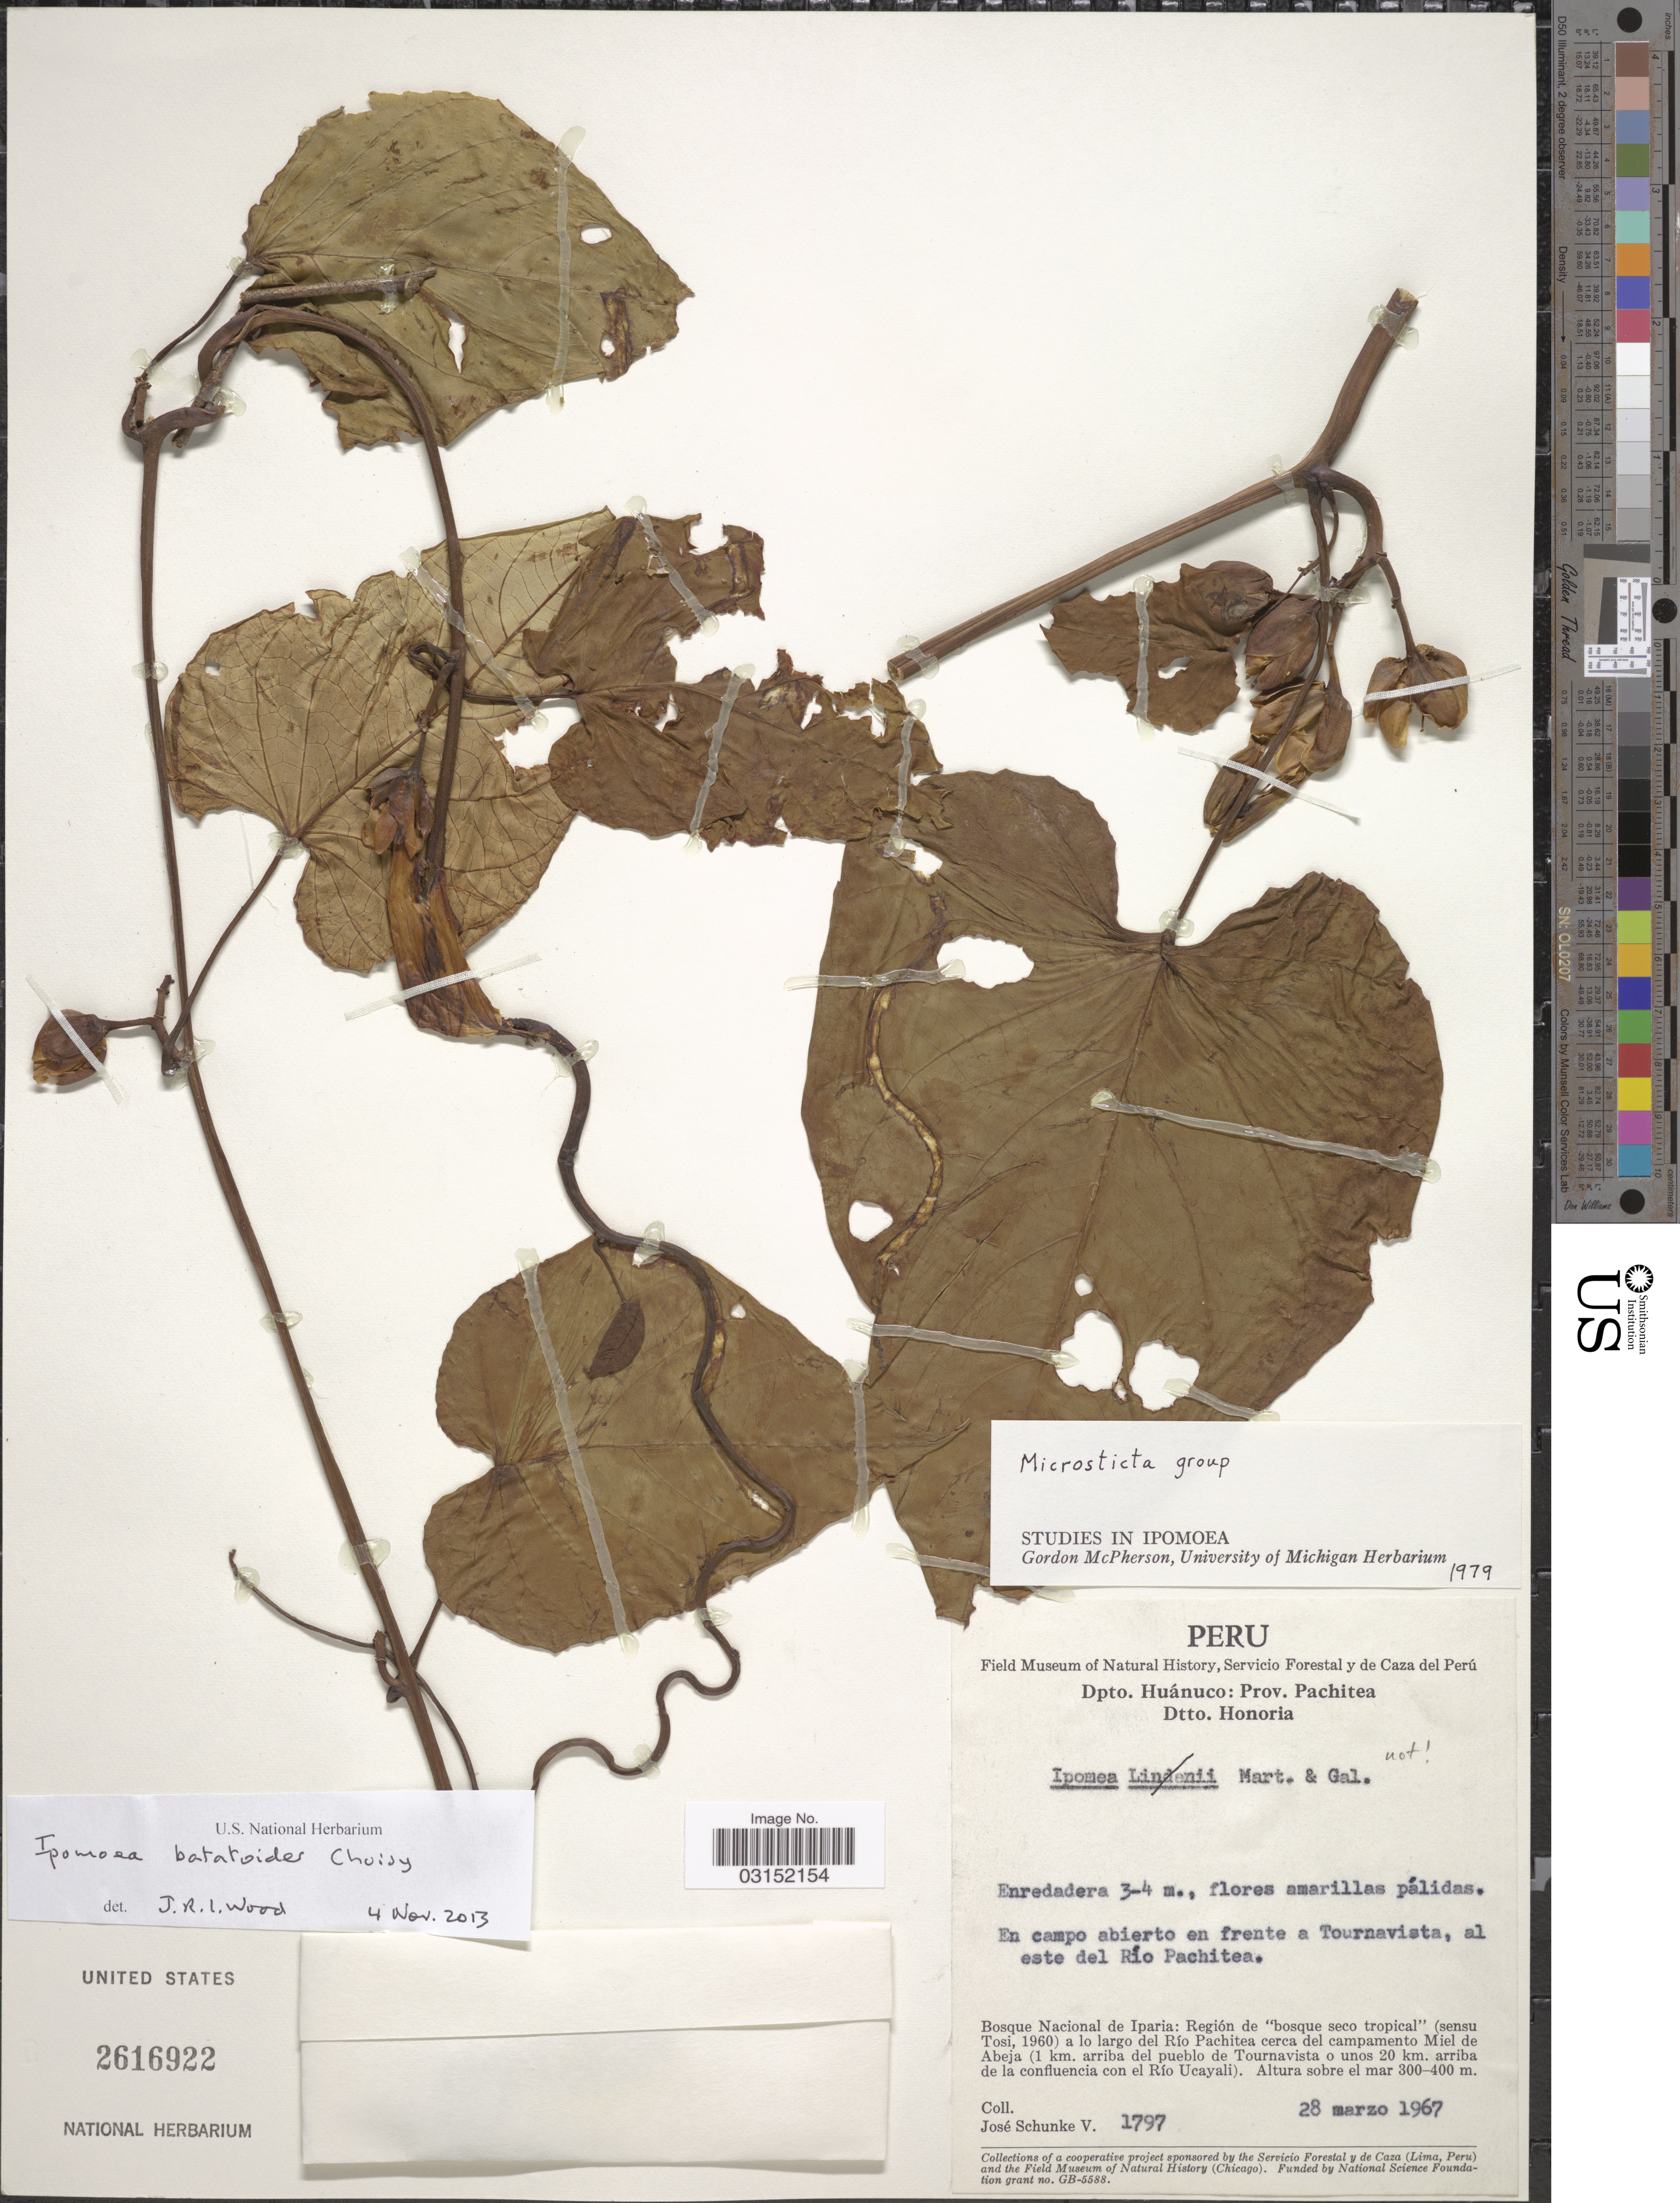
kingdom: Plantae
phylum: Tracheophyta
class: Magnoliopsida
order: Solanales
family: Convolvulaceae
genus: Ipomoea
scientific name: Ipomoea batatoides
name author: Choisy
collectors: J. Schunke Vigo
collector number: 1797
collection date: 1967-03-28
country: Peru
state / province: Huánuco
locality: Dpto. Huánuco: Prov. Pachitea, Dtto. Honoria. En campo abierto en frente a Tournavista, al este del Río Pachitea. Bosque Nacional de Iparia: Región de "bosque seco tropical" (sensu Tosi, 1960) a lo largo del Río Pachitea cerca del campamento Miel de Abeja (1 km. arriba del pueblo de Tournavista o unos 20 km. arriba de la confluencia con el Río Ucayali).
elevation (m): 300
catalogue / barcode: US 2616922